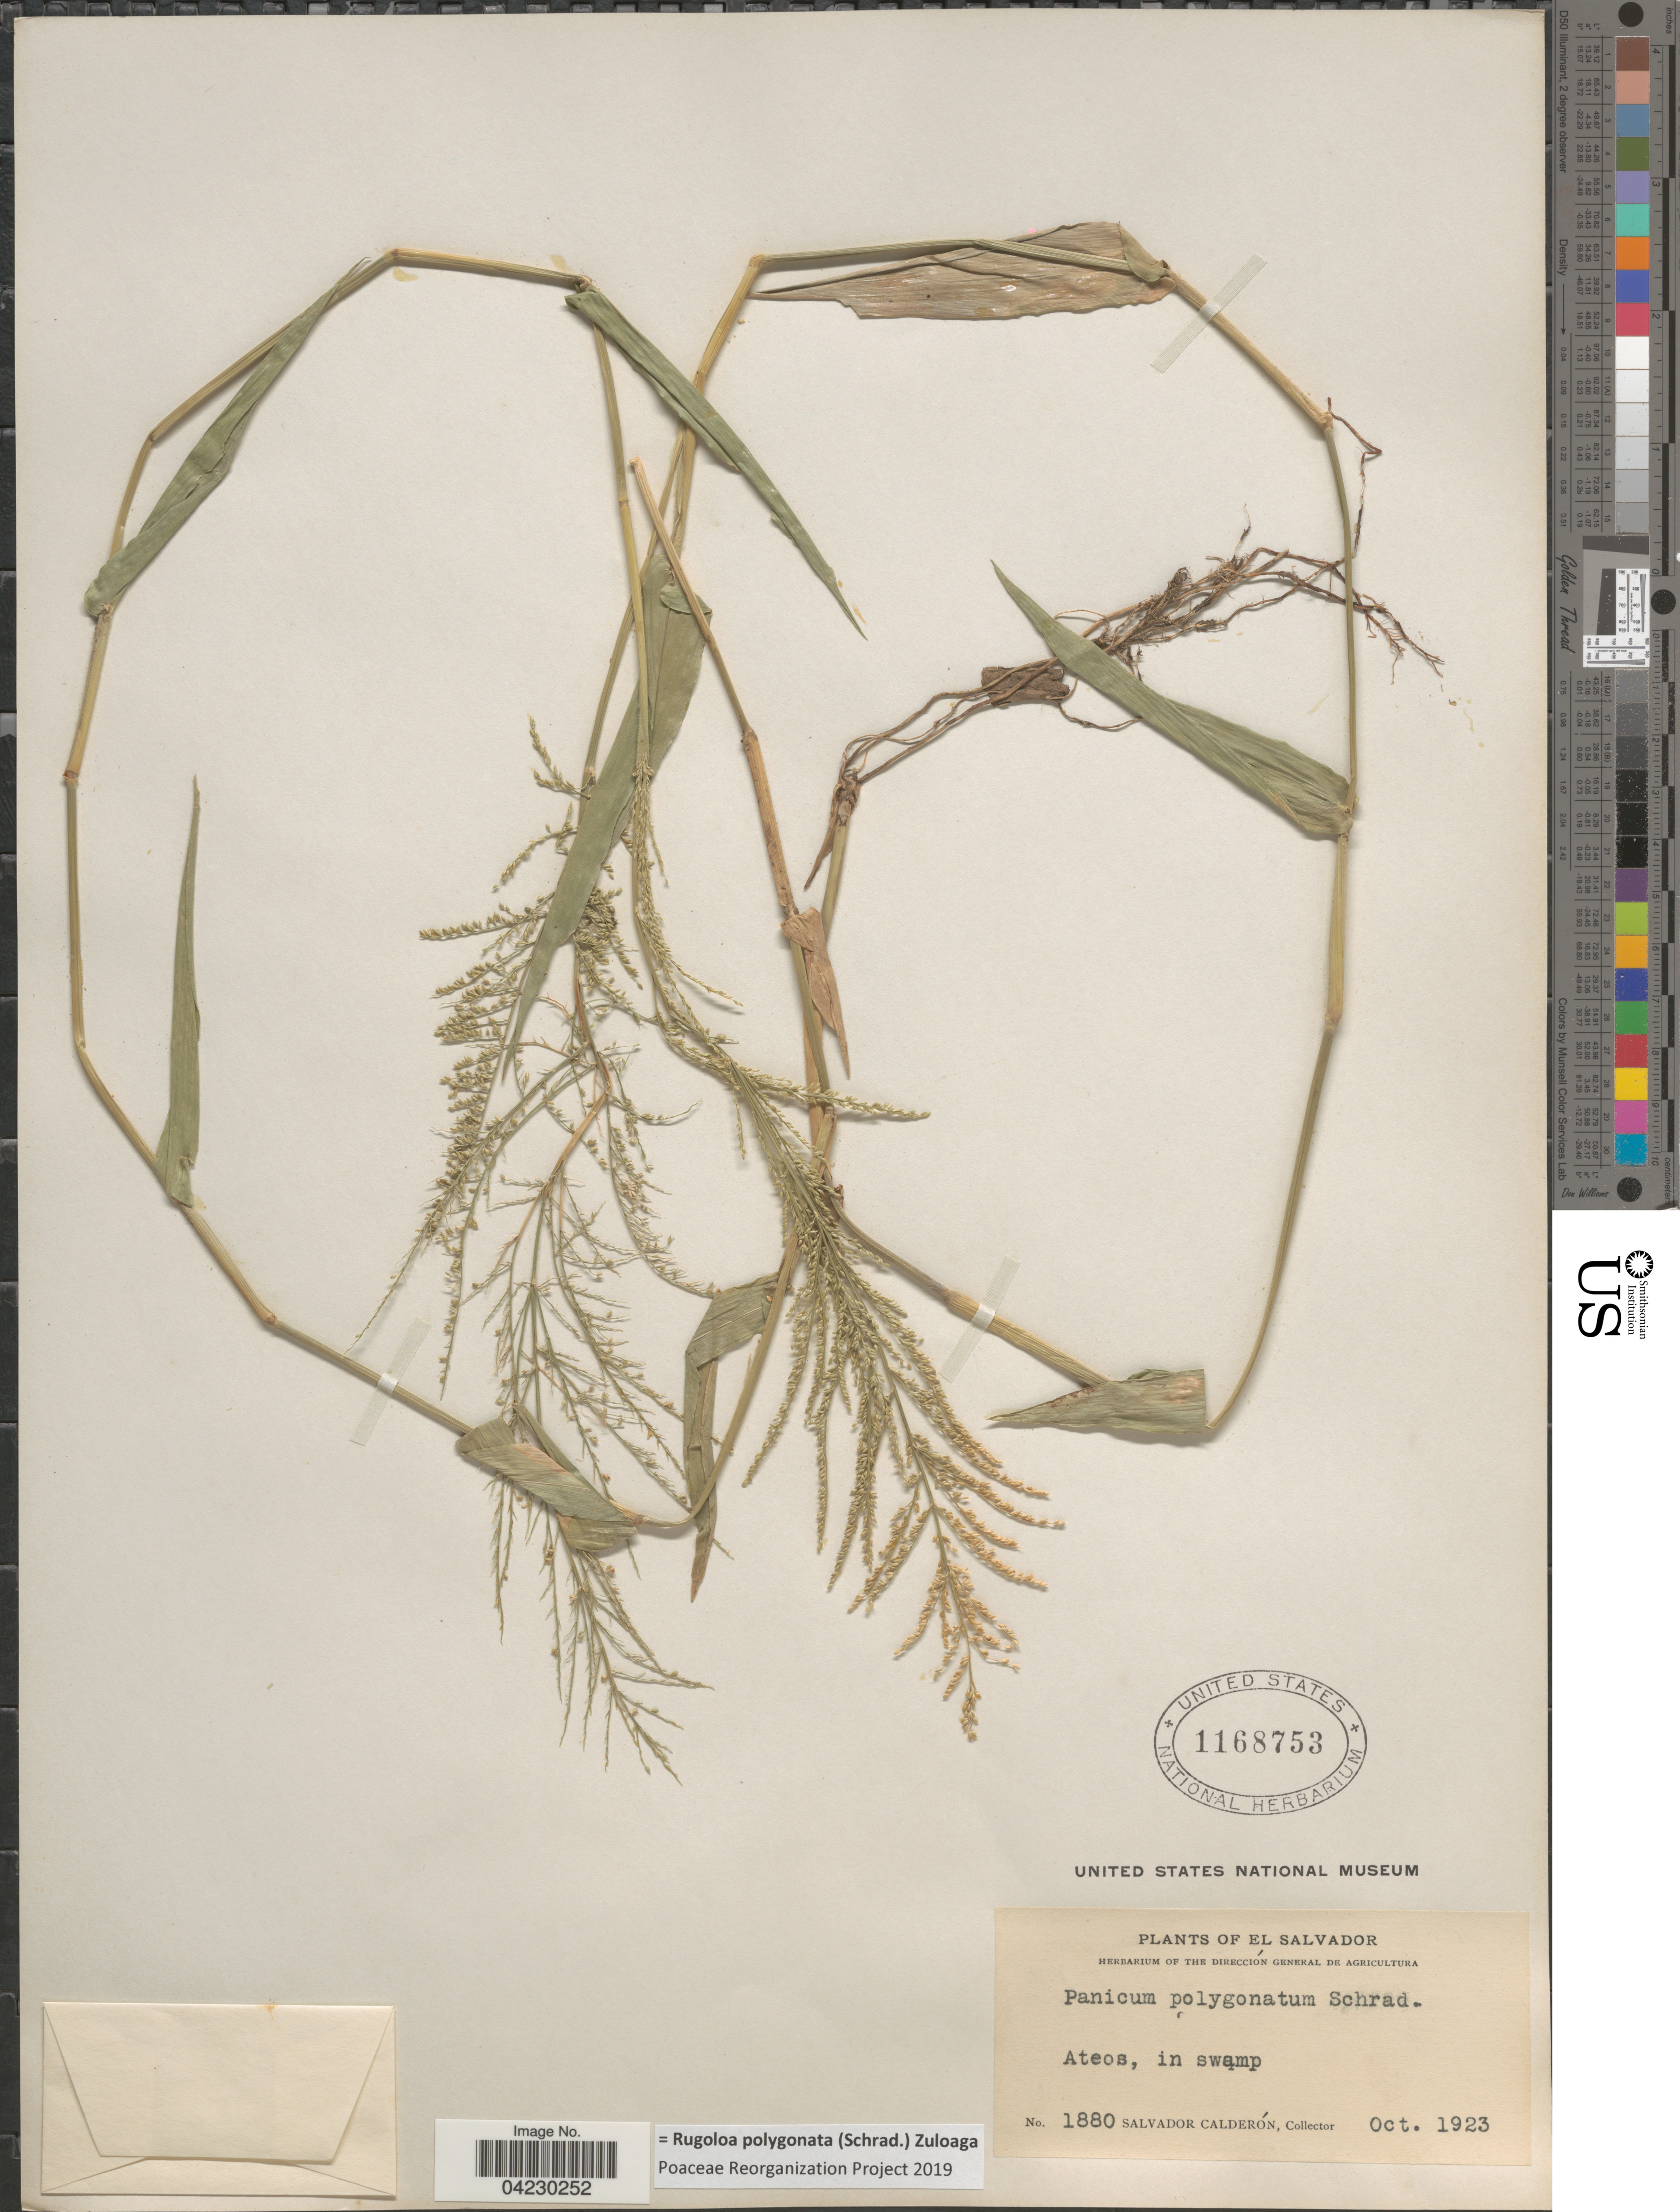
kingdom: Plantae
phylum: Tracheophyta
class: Liliopsida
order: Poales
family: Poaceae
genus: Rugoloa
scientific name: Rugoloa polygonata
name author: (Schrad.) Zuloaga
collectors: S. Calderón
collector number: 1880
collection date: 1923-10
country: El Salvador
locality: Ateos, in swamp.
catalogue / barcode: US 1168753